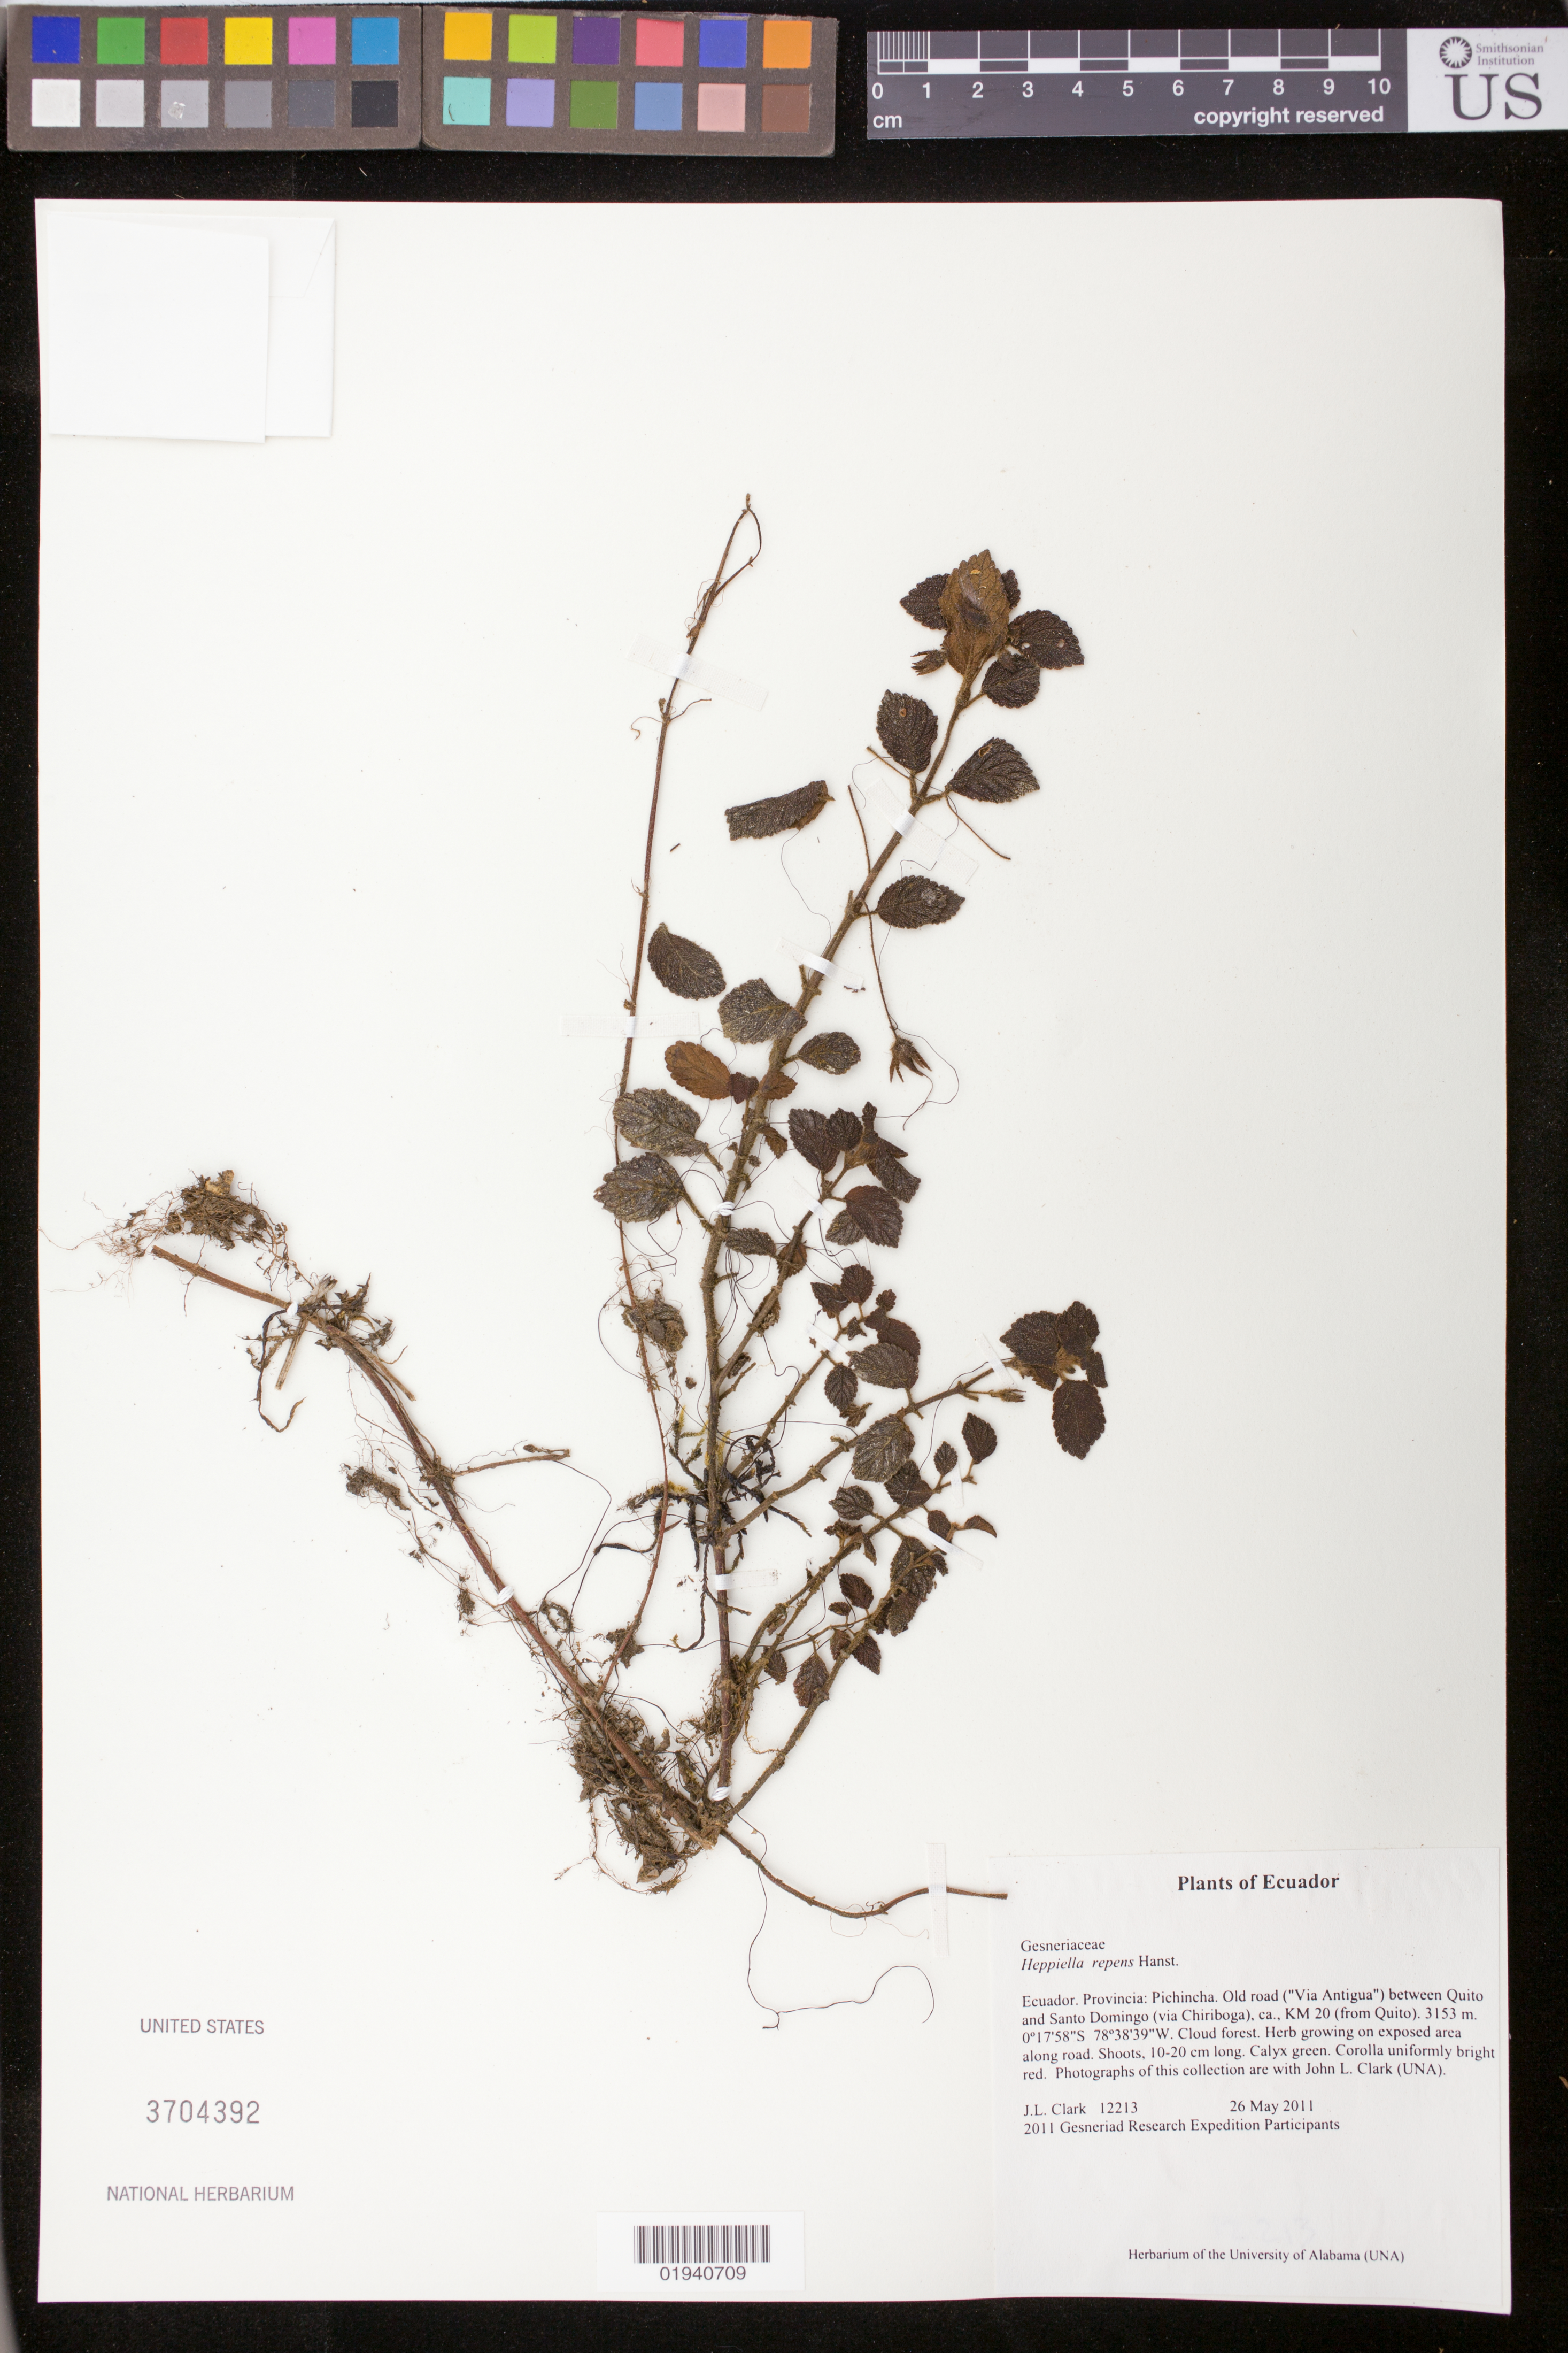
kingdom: Plantae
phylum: Tracheophyta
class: Magnoliopsida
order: Lamiales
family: Gesneriaceae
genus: Heppiella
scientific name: Heppiella repens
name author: Hanst.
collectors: J. L. Clark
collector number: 12213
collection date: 2011-05-26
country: Ecuador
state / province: Pichincha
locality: Old road ("Via Antigua") between Quito and Santo Domingo (via Chiriboga), ca., KM 20 (from Quito).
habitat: Cloud forest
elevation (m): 3153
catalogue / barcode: US 3704392